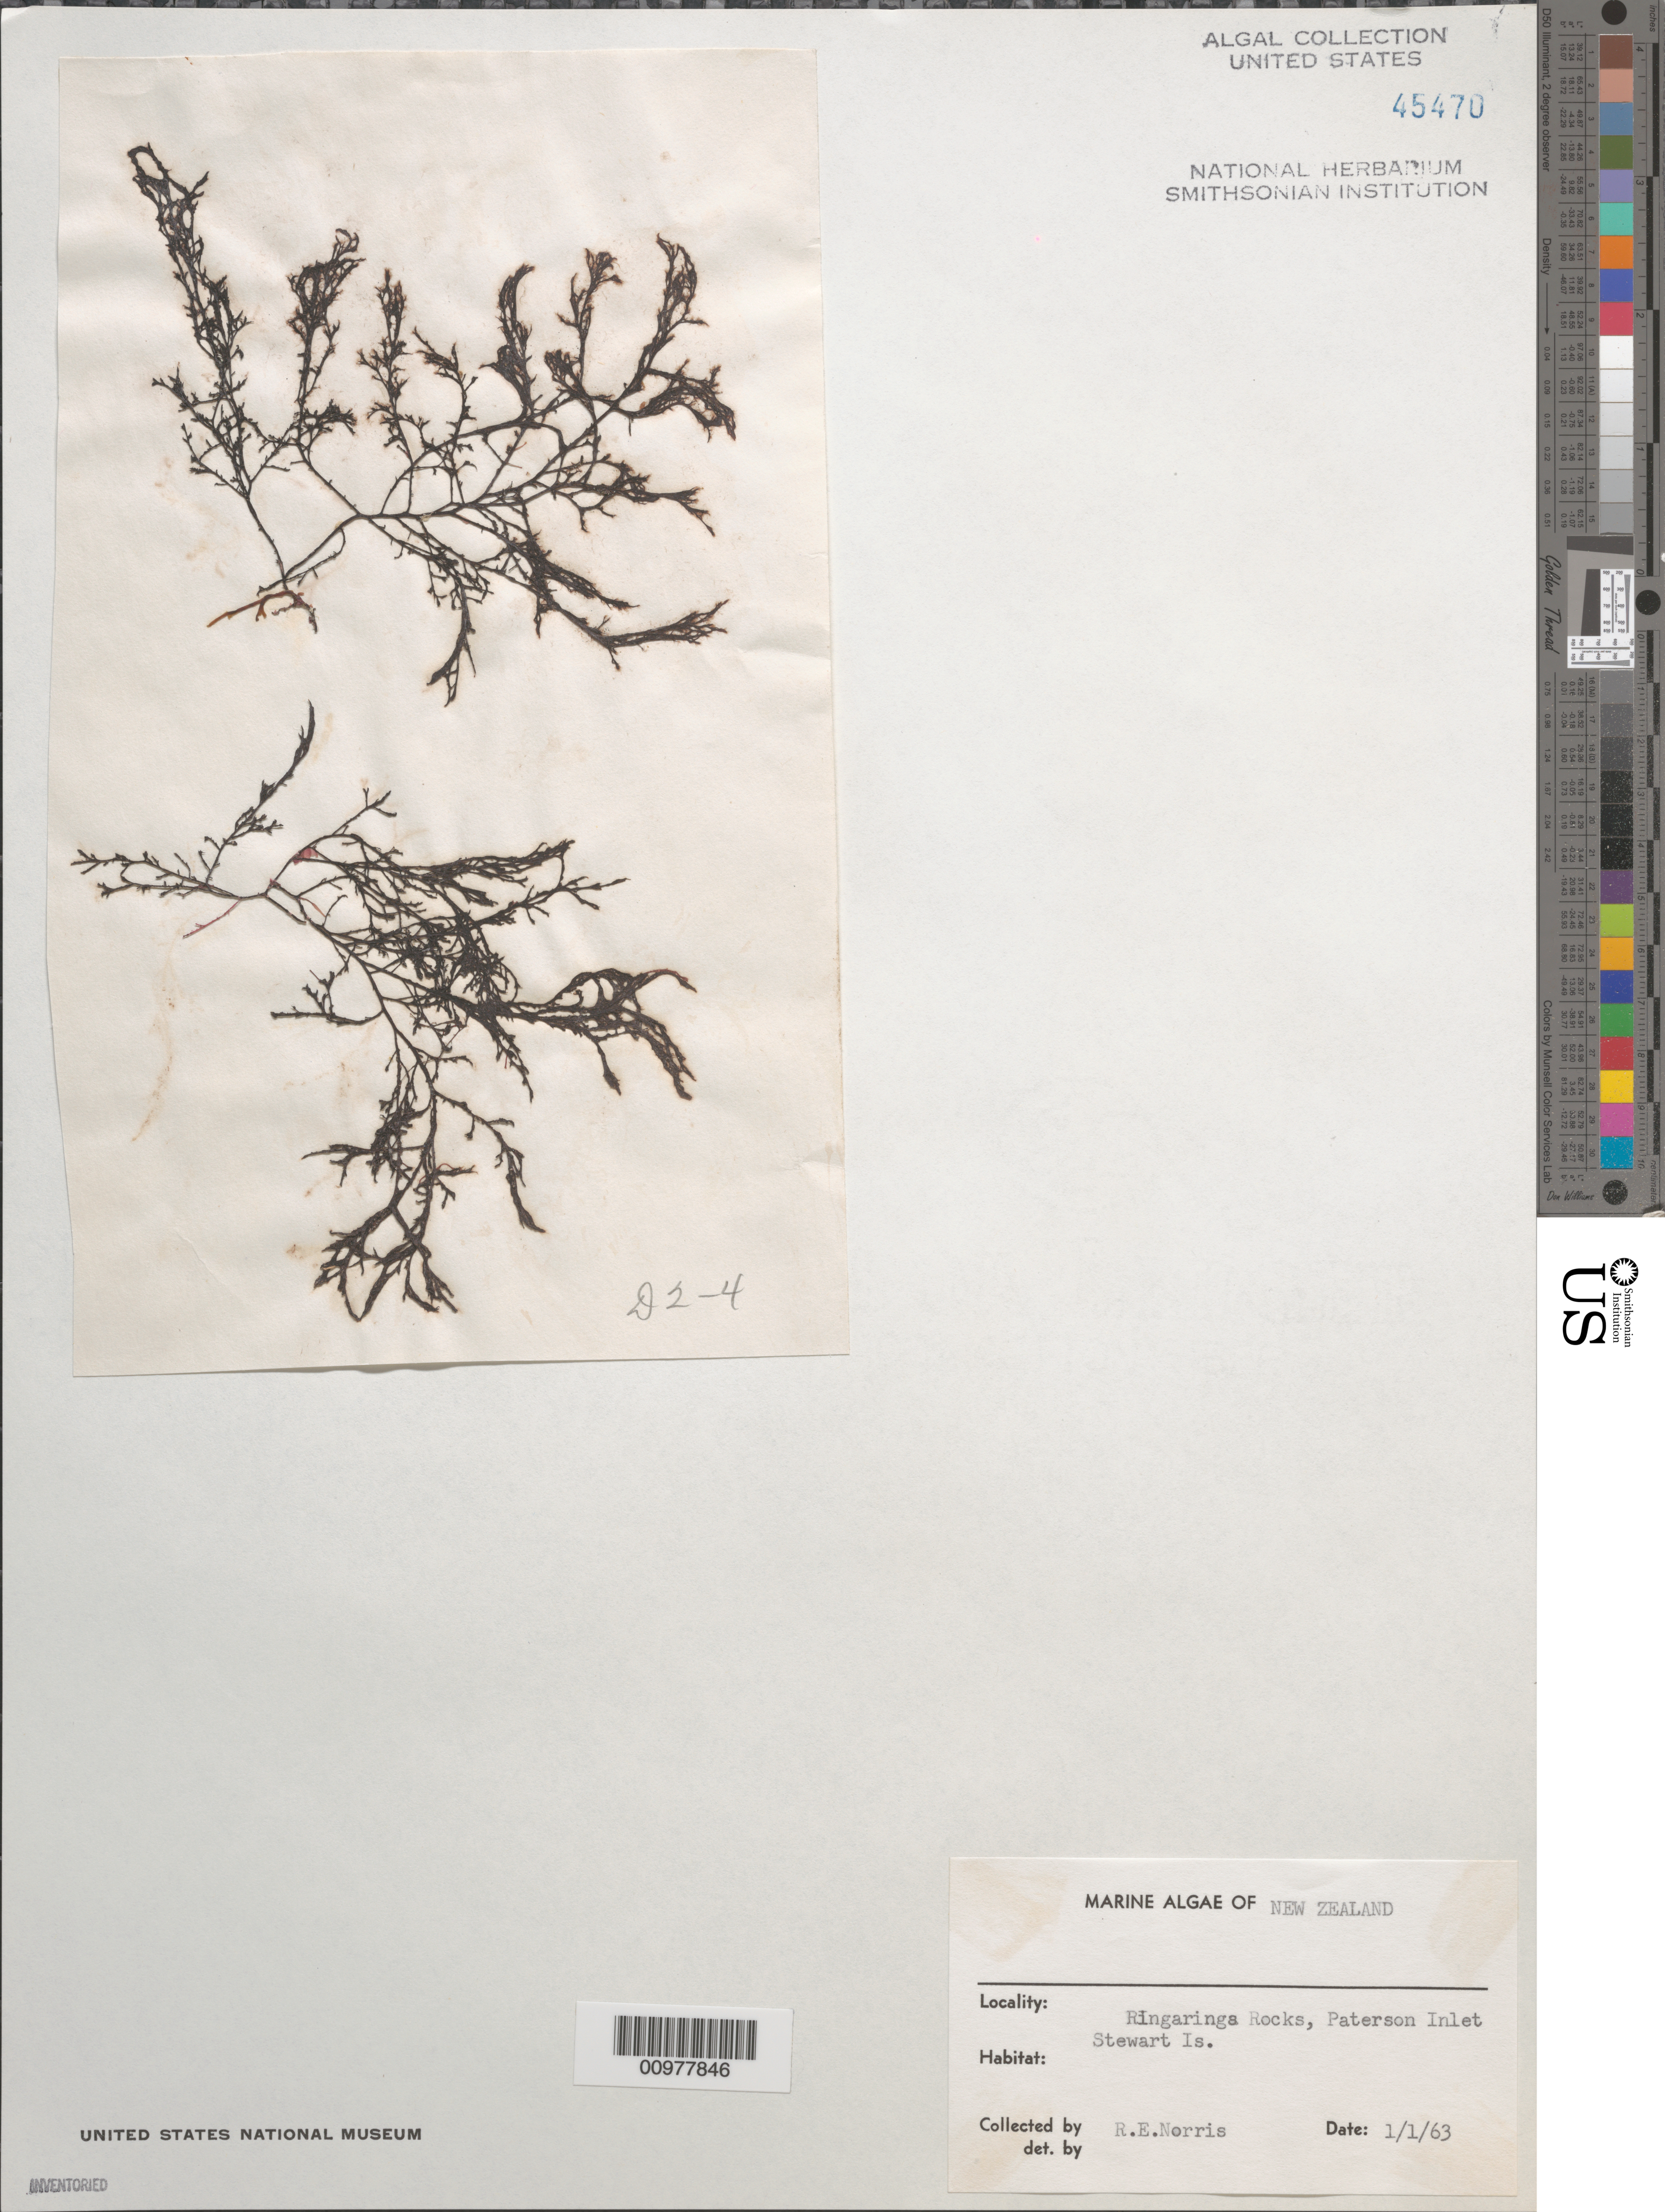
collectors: R. E. Norris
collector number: D2-4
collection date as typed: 01 Jan 1963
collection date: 1963-01-01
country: New Zealand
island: Stewart Island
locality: Ringaringa Rocks, Paterson Inlet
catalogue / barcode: US 45470